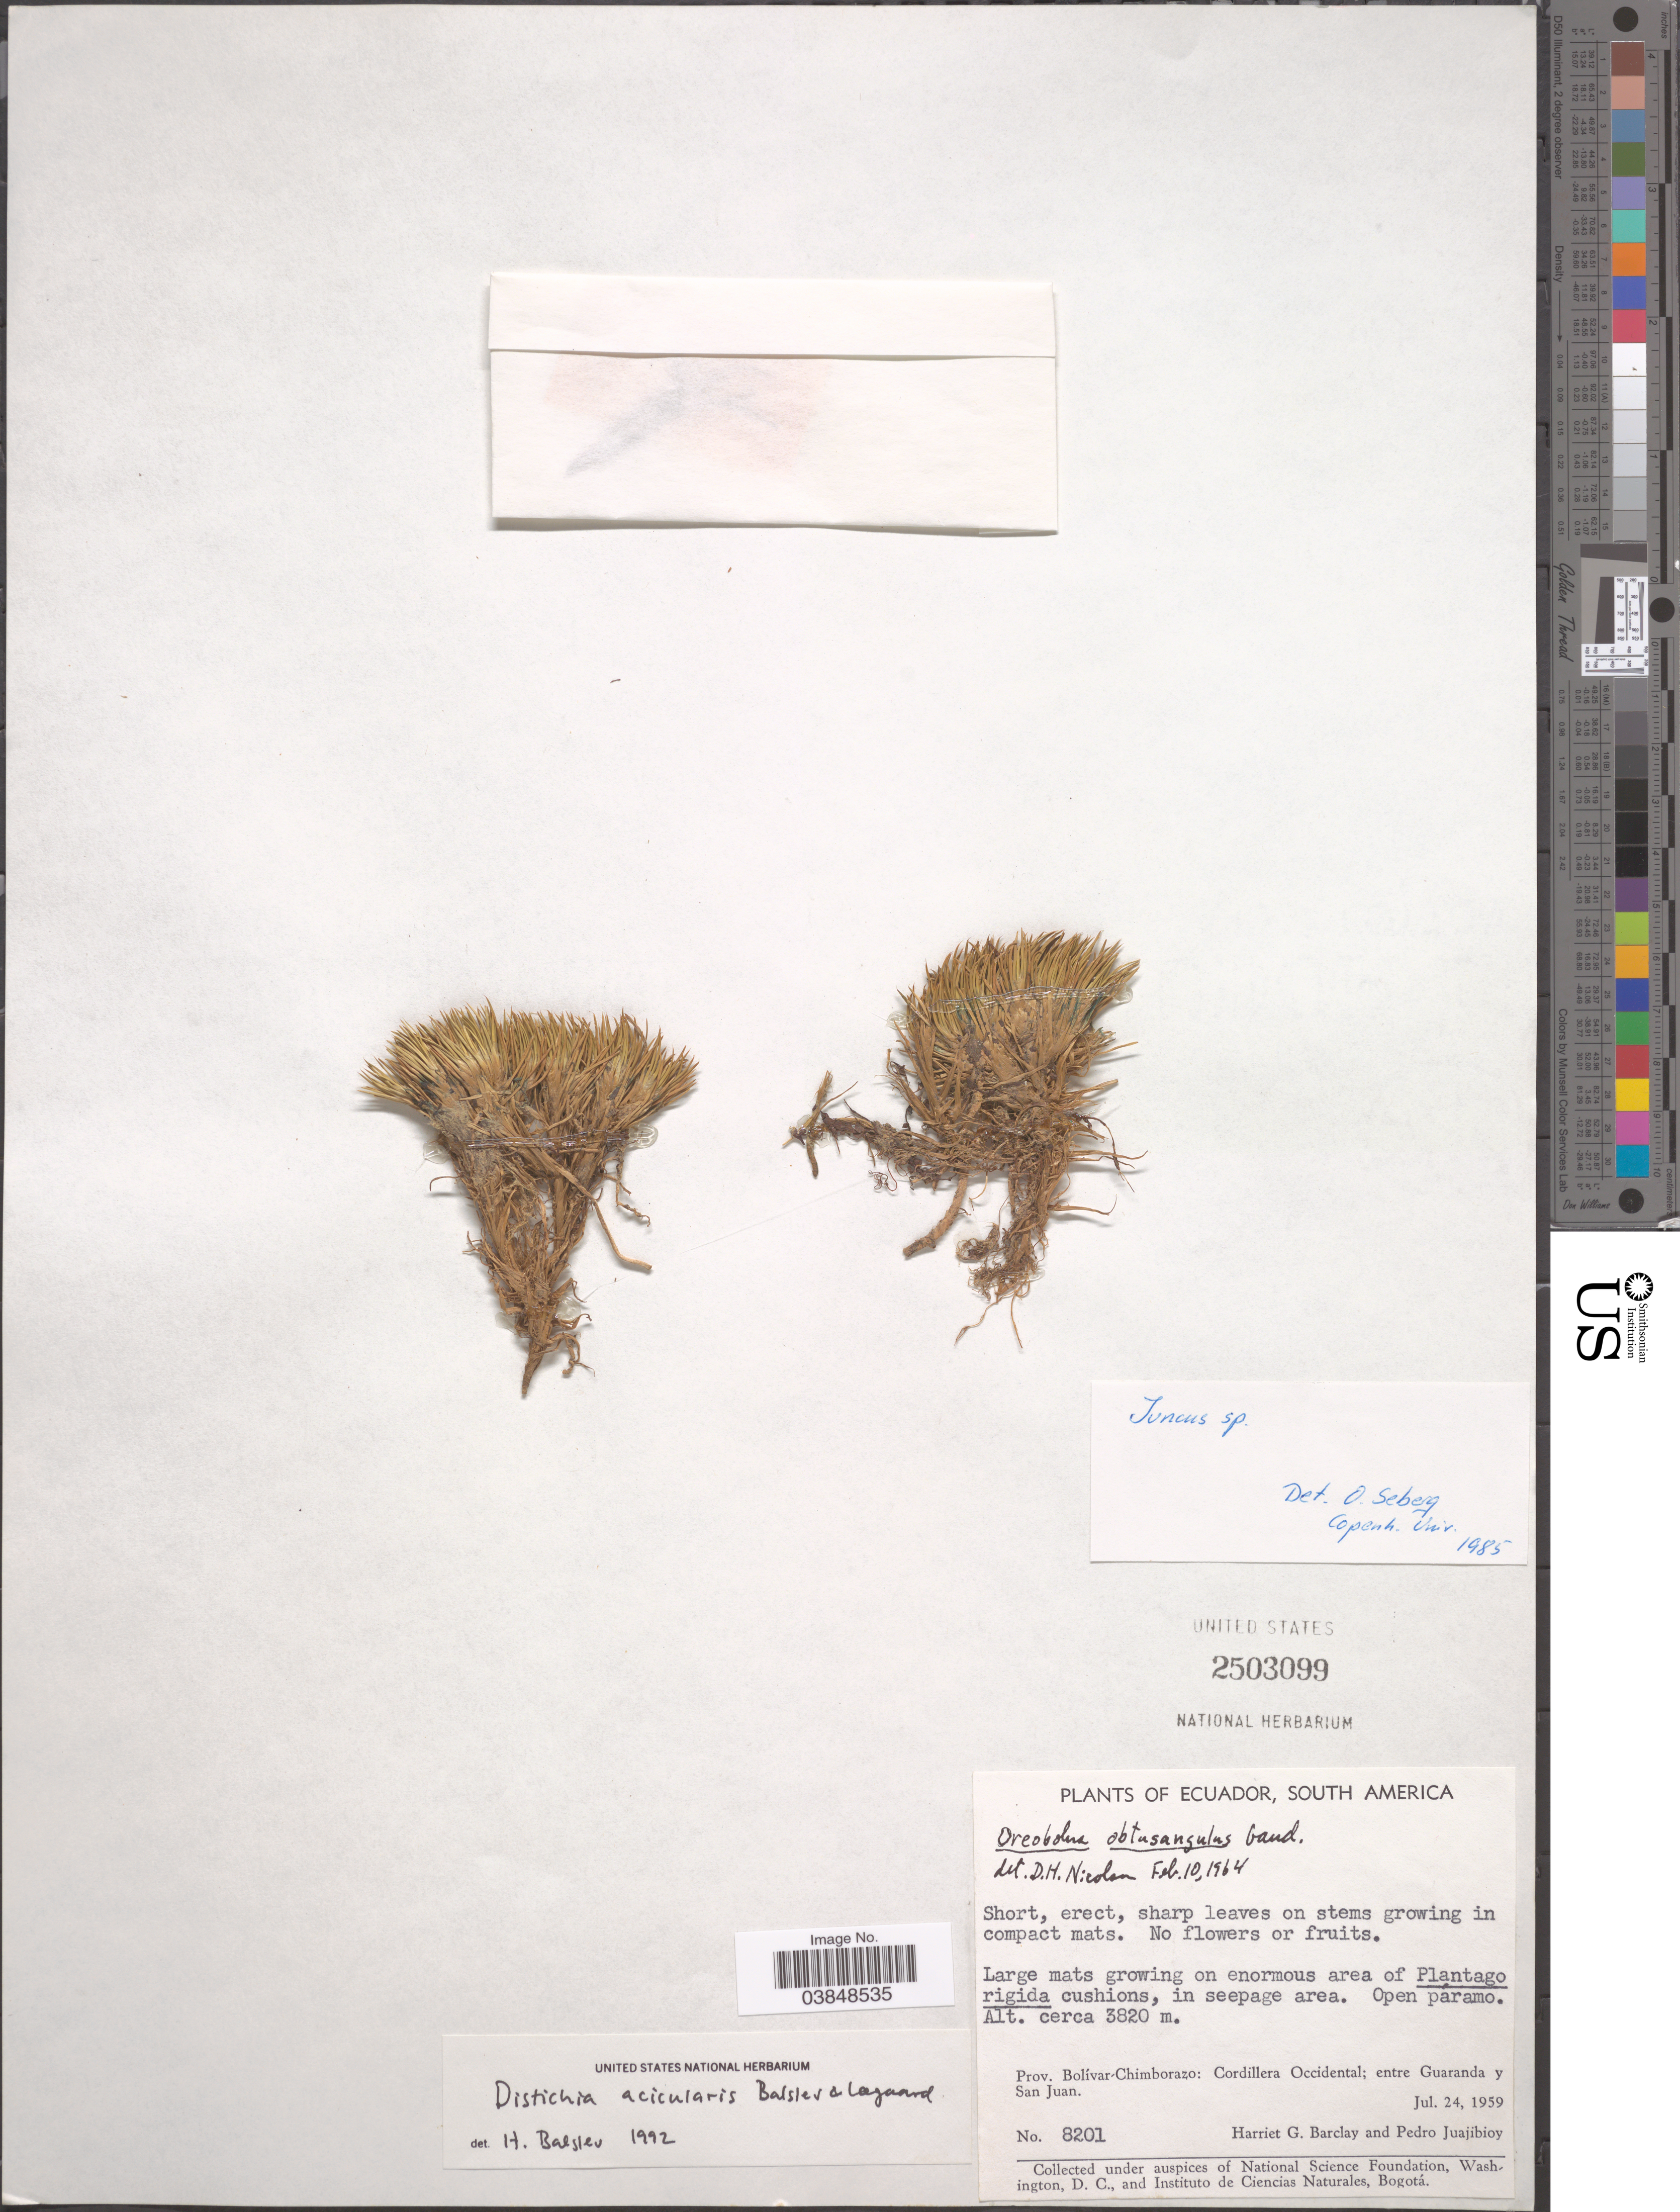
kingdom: Plantae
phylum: Tracheophyta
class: Liliopsida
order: Poales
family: Juncaceae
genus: Distichia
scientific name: Distichia acicularis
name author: Balslev & Lægaard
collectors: H. G. Barclay & P. Juajibioy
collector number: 8201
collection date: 1959-07-24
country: Ecuador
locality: Open páramo. Prov. Bolívar-Chimborazo: Cordillera Occidental; entre Guaranda y San Juan.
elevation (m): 3820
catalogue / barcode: US 2503099